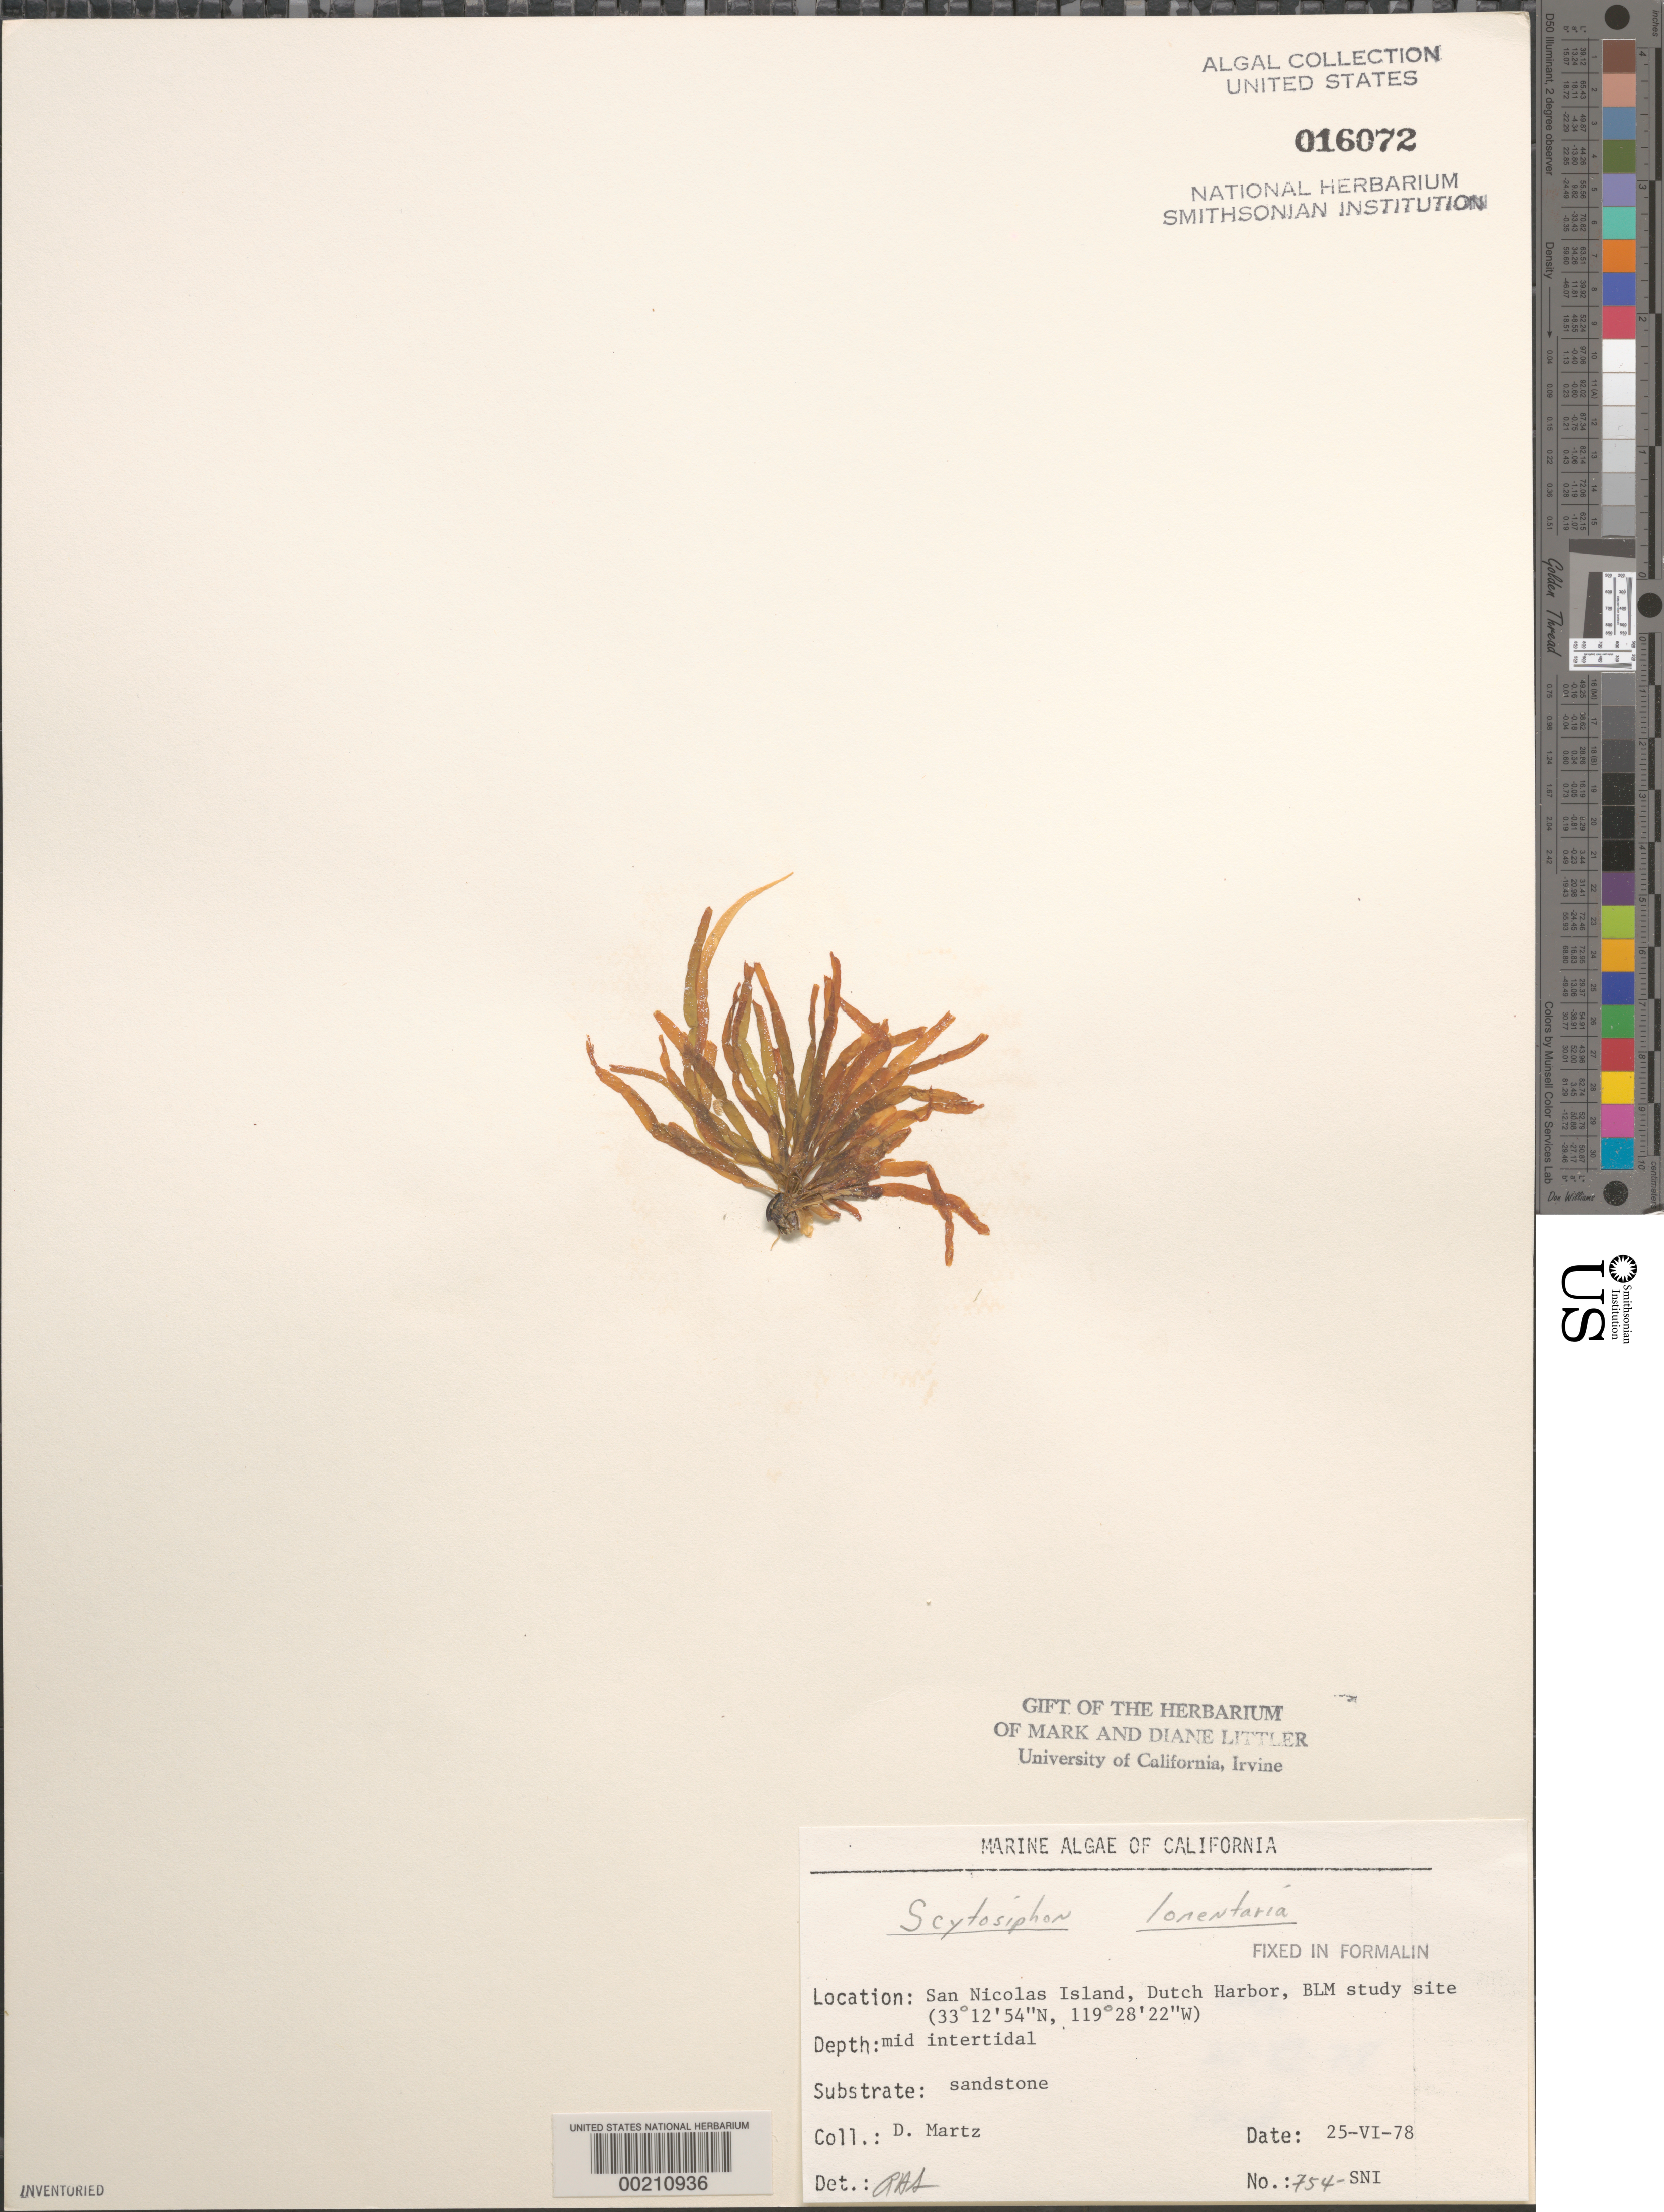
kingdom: Chromista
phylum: Ochrophyta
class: Phaeophyceae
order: Scytosiphonales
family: Scytosiphonaceae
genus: Scytosiphon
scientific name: Scytosiphon lomentaria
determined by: Sims, Robert H.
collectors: D. Martz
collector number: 754-sni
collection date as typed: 25 Jun 1978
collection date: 1978-06-25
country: United States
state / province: California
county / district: Ventura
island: San Nicolas Island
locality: Dutch Harbor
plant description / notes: BLM-SOCALBIGHT Rocky Intertidal Survey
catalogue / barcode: US 16072